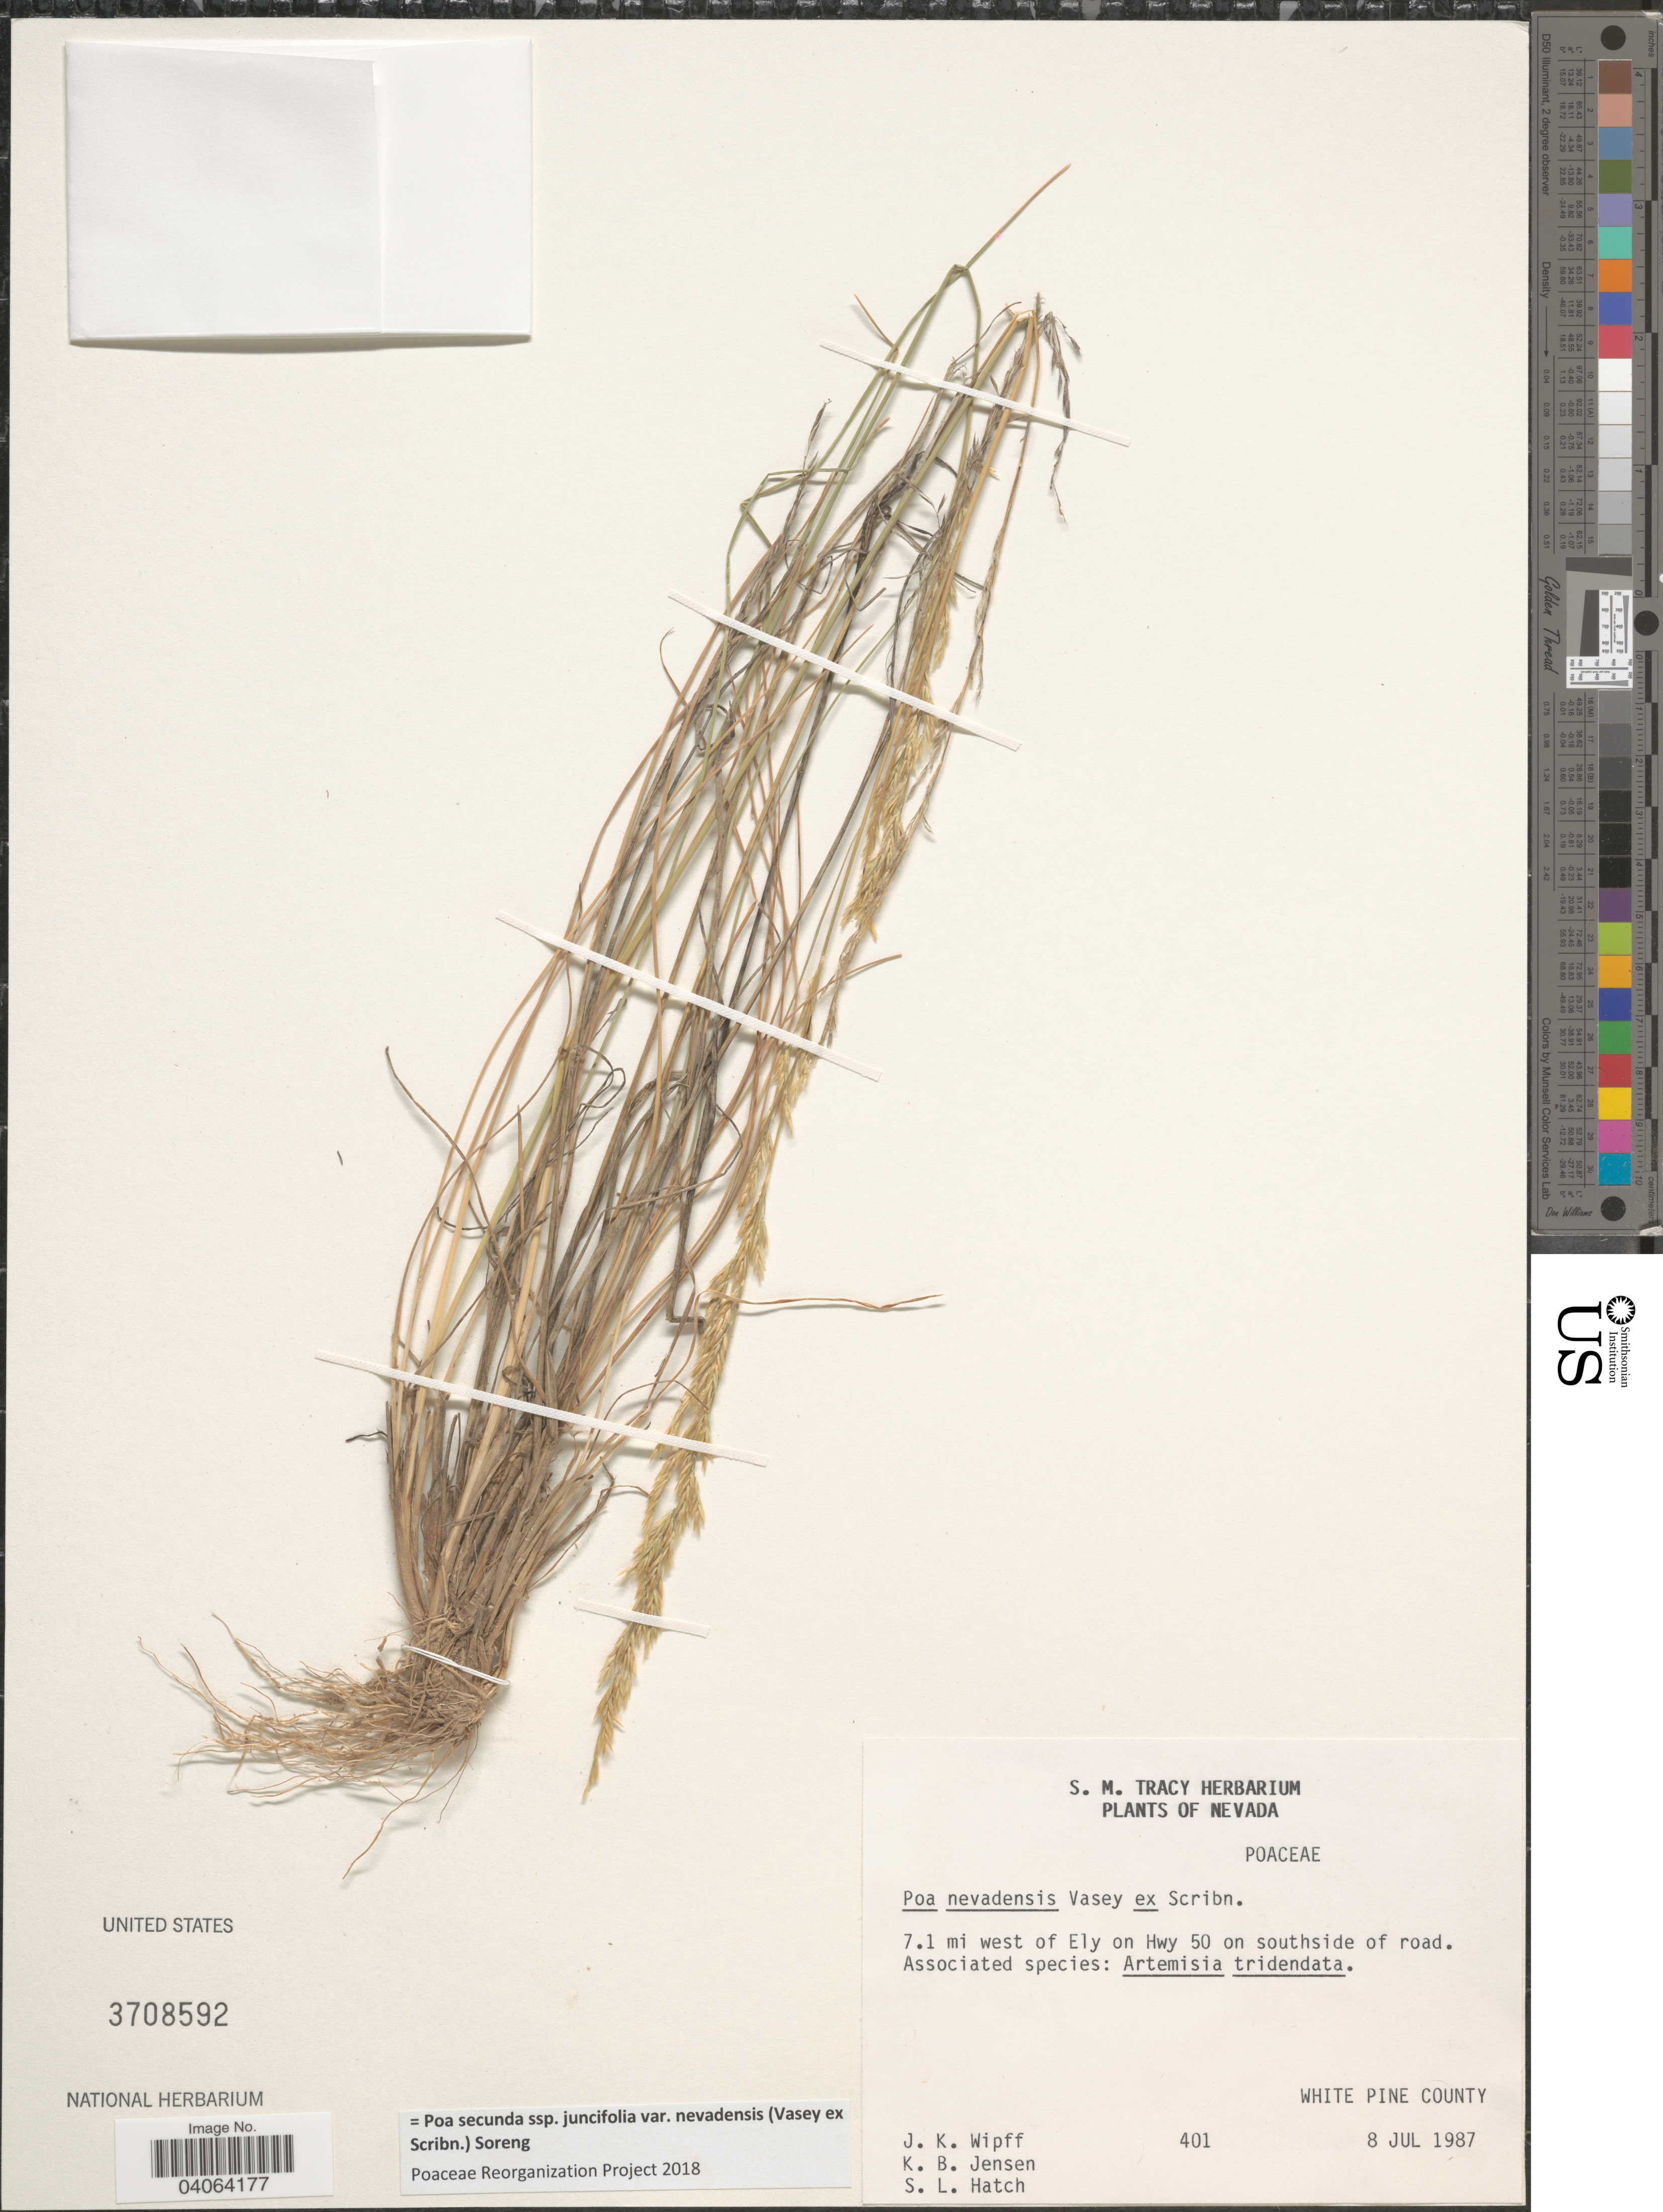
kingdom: Plantae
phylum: Tracheophyta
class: Liliopsida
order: Poales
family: Poaceae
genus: Poa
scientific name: Poa secunda subsp. juncifolia var. nevadensis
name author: (Vasey ex Scribn.) Soreng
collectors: J. K. Wipff, K. B. Jensen & S. Hatch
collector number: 401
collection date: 1987-07-08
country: United States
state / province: Nevada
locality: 7.1 mi west of Ely on Hwy 50 on southside of road. White Pine County.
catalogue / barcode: US 3708592